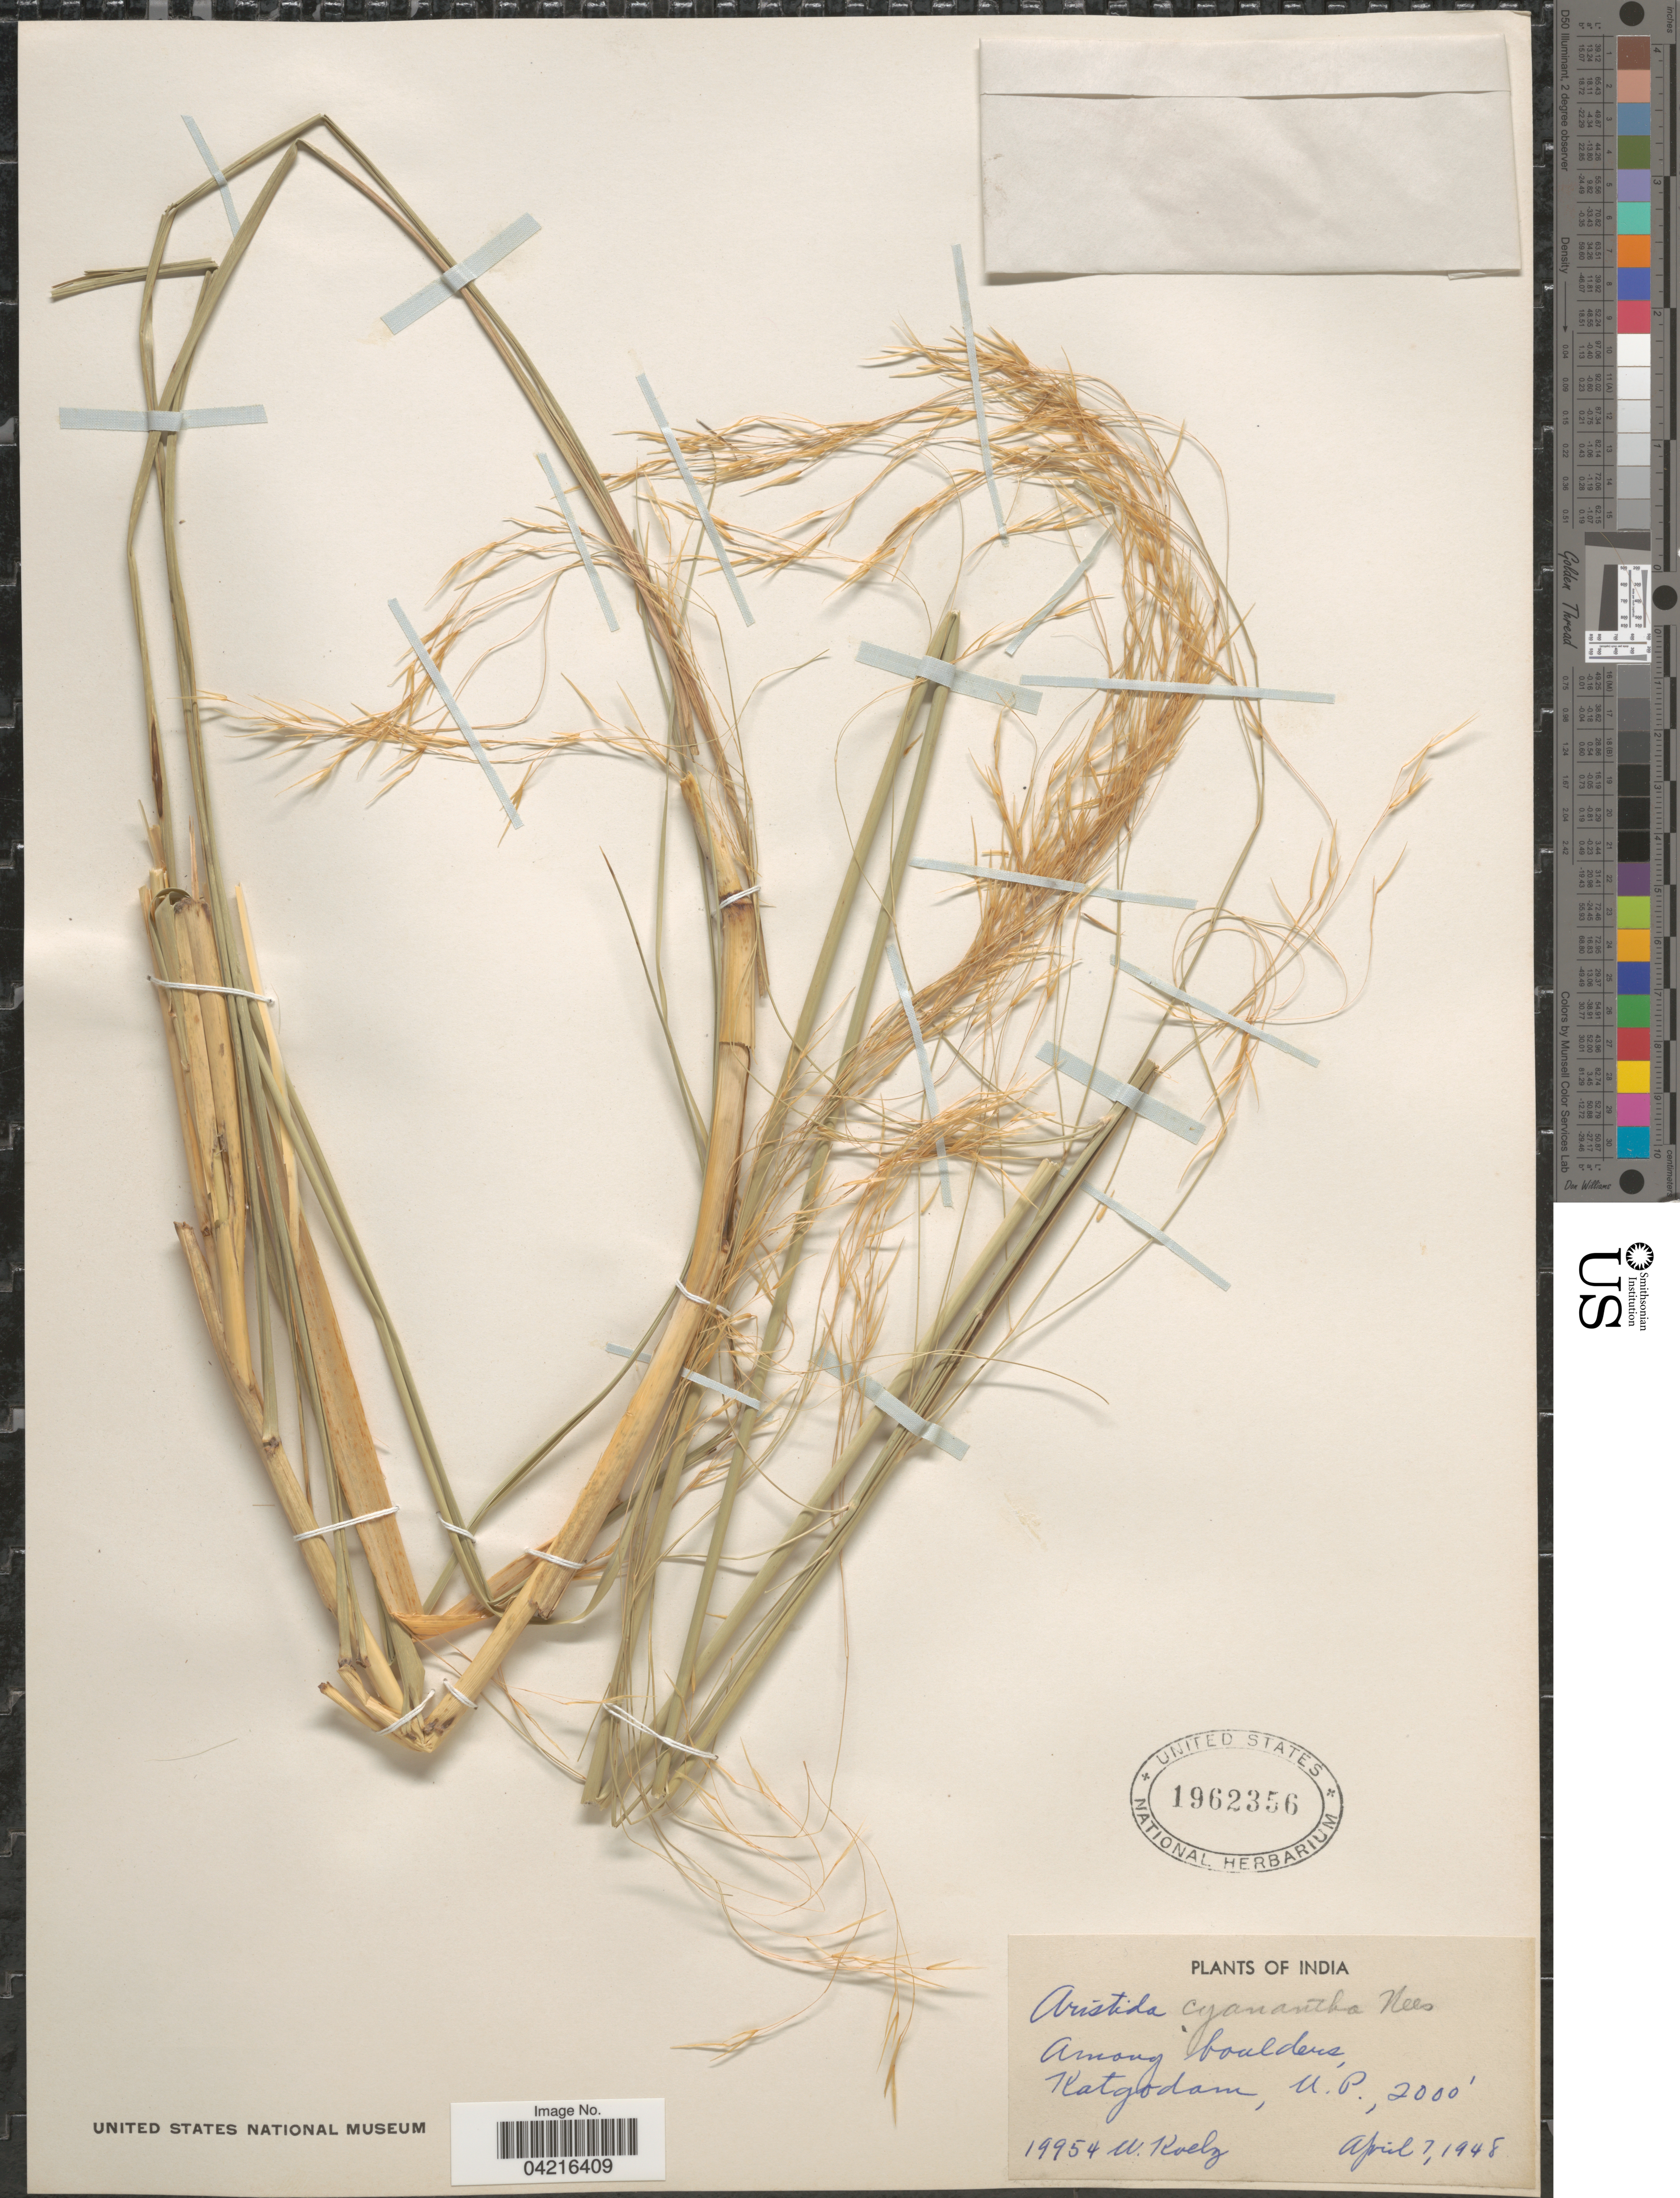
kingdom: Plantae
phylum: Tracheophyta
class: Liliopsida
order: Poales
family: Poaceae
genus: Aristida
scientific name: Aristida cyanantha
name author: Nees ex Steud.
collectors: W. Koelz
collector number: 19954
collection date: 1948-04-07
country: India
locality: Among boulders, Katgodam, U.P.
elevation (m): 610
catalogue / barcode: US 1962356